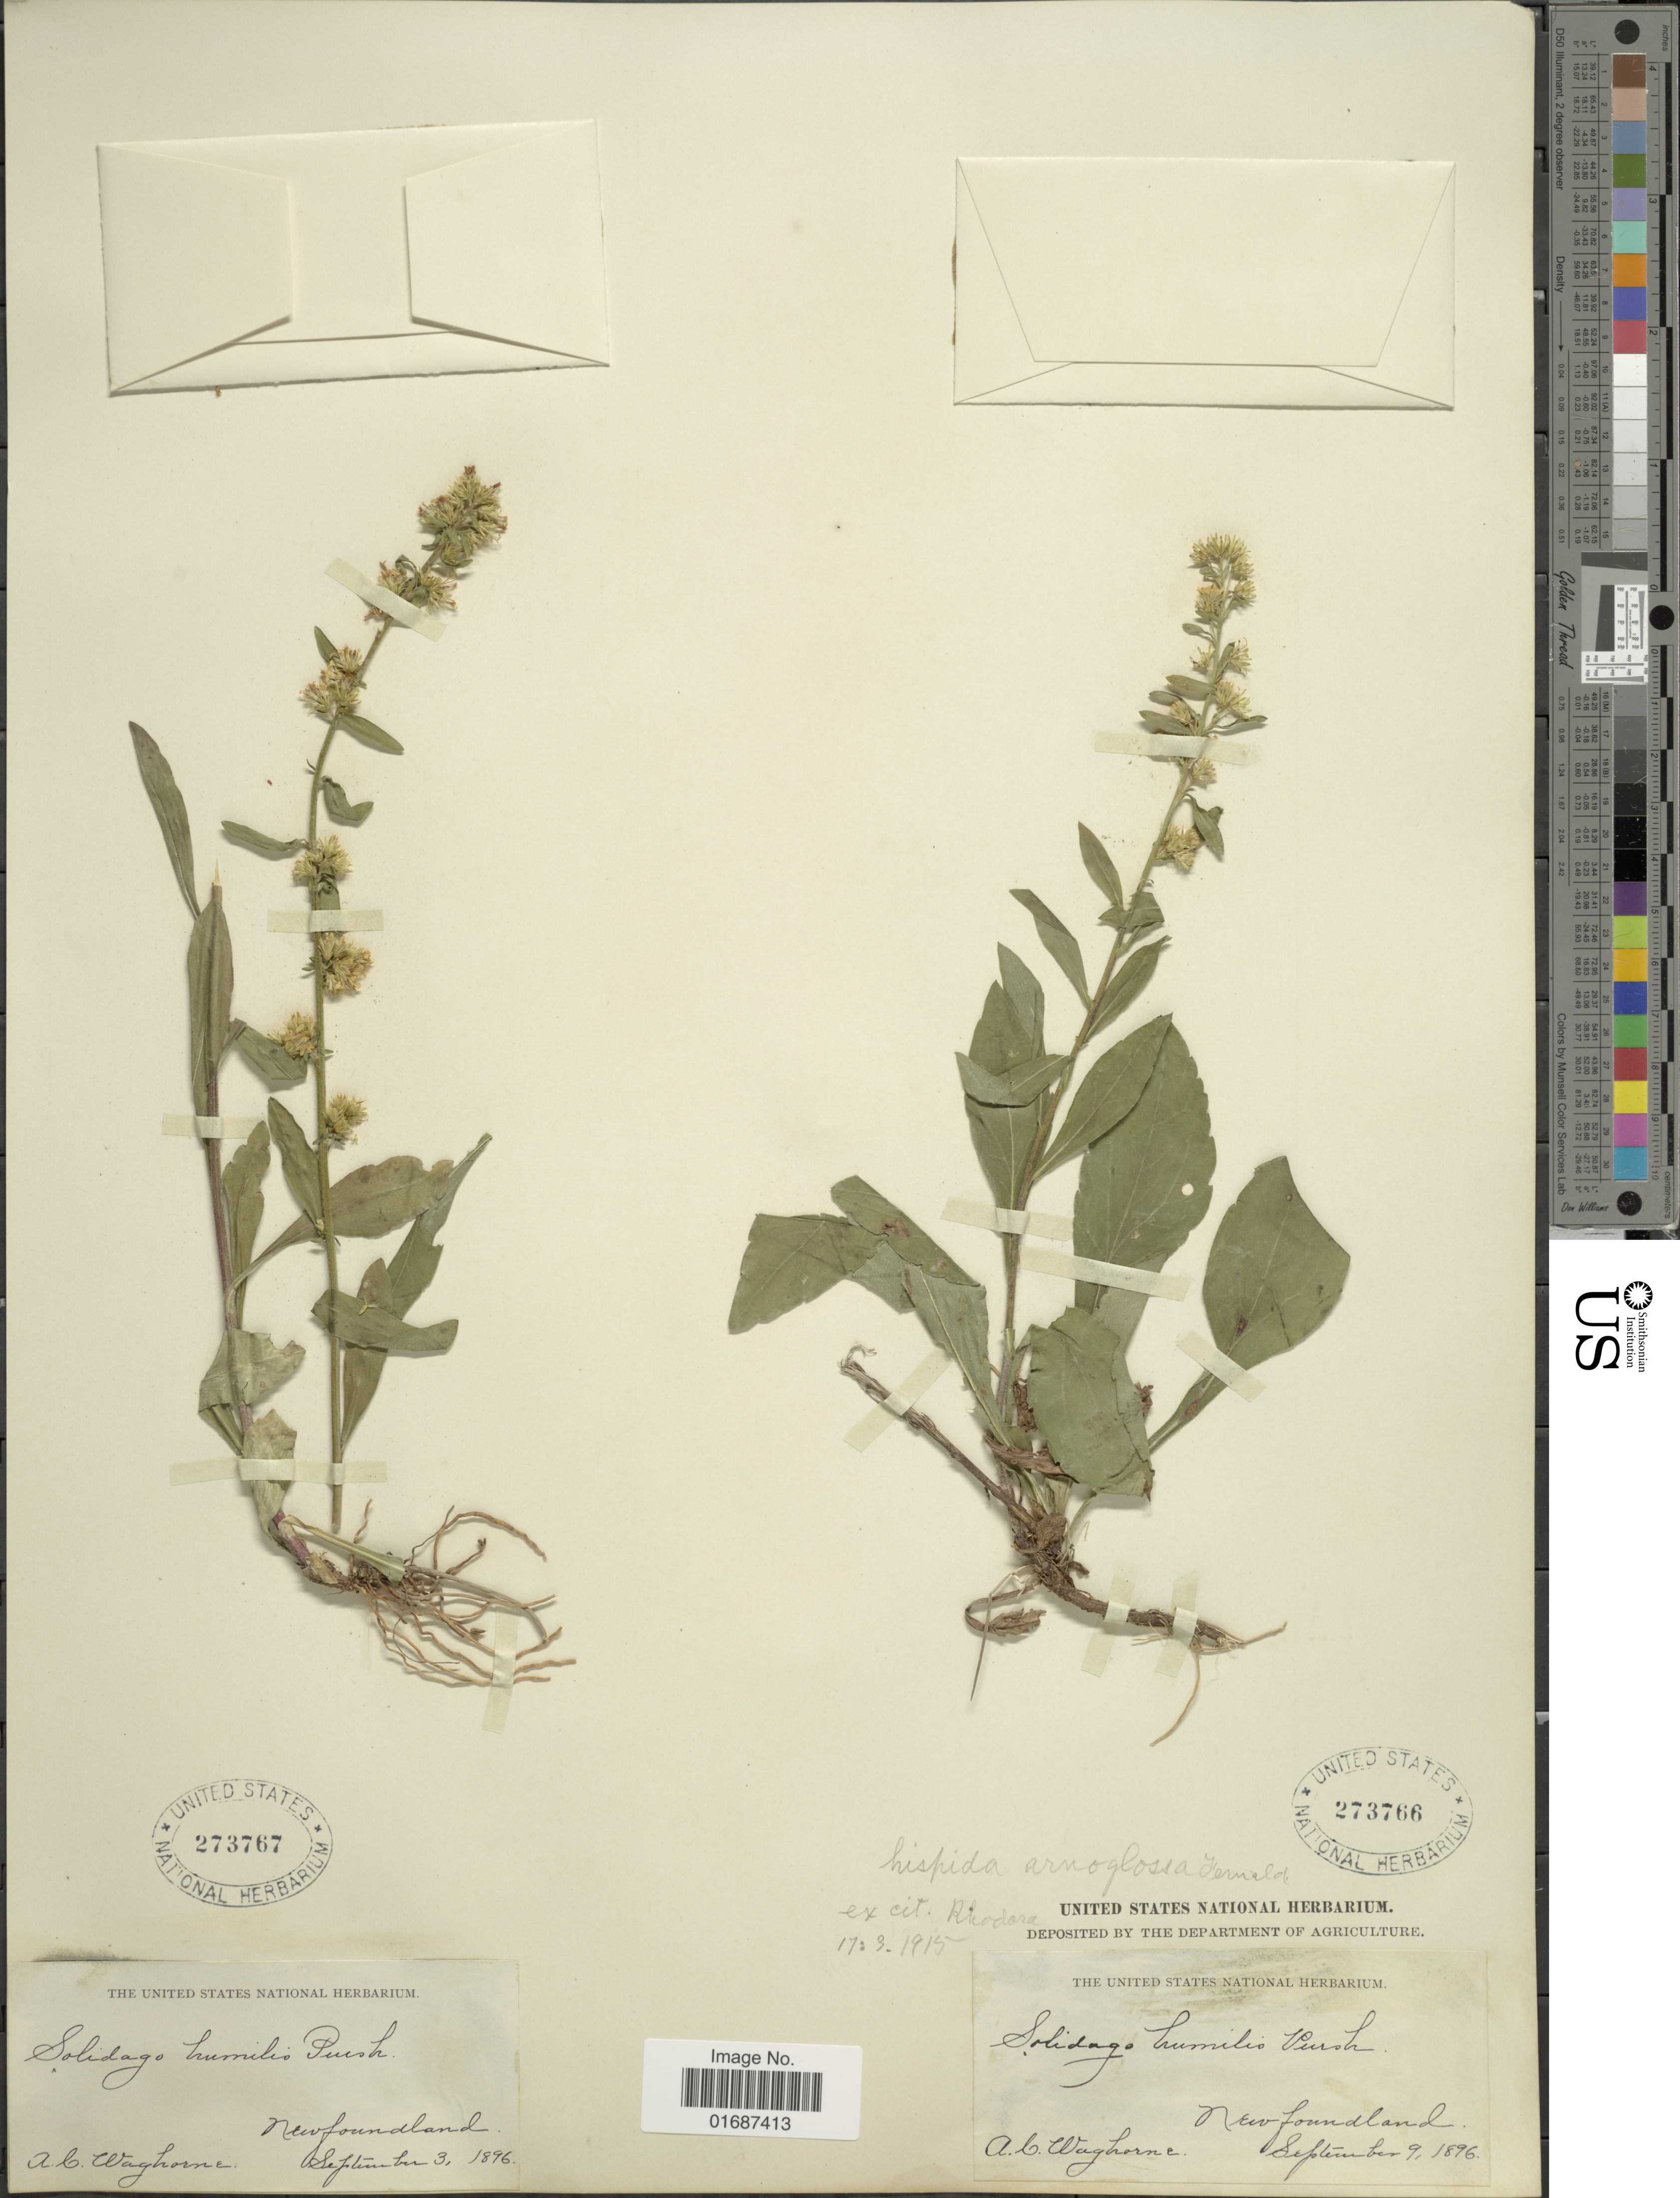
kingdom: Plantae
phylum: Tracheophyta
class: Magnoliopsida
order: Asterales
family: Asteraceae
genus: Solidago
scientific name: Solidago hispida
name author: Muhl. ex Willd.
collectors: A. Waghorne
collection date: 1896-09-09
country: Canada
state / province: Newfoundland and Labrador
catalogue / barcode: US 273766-2